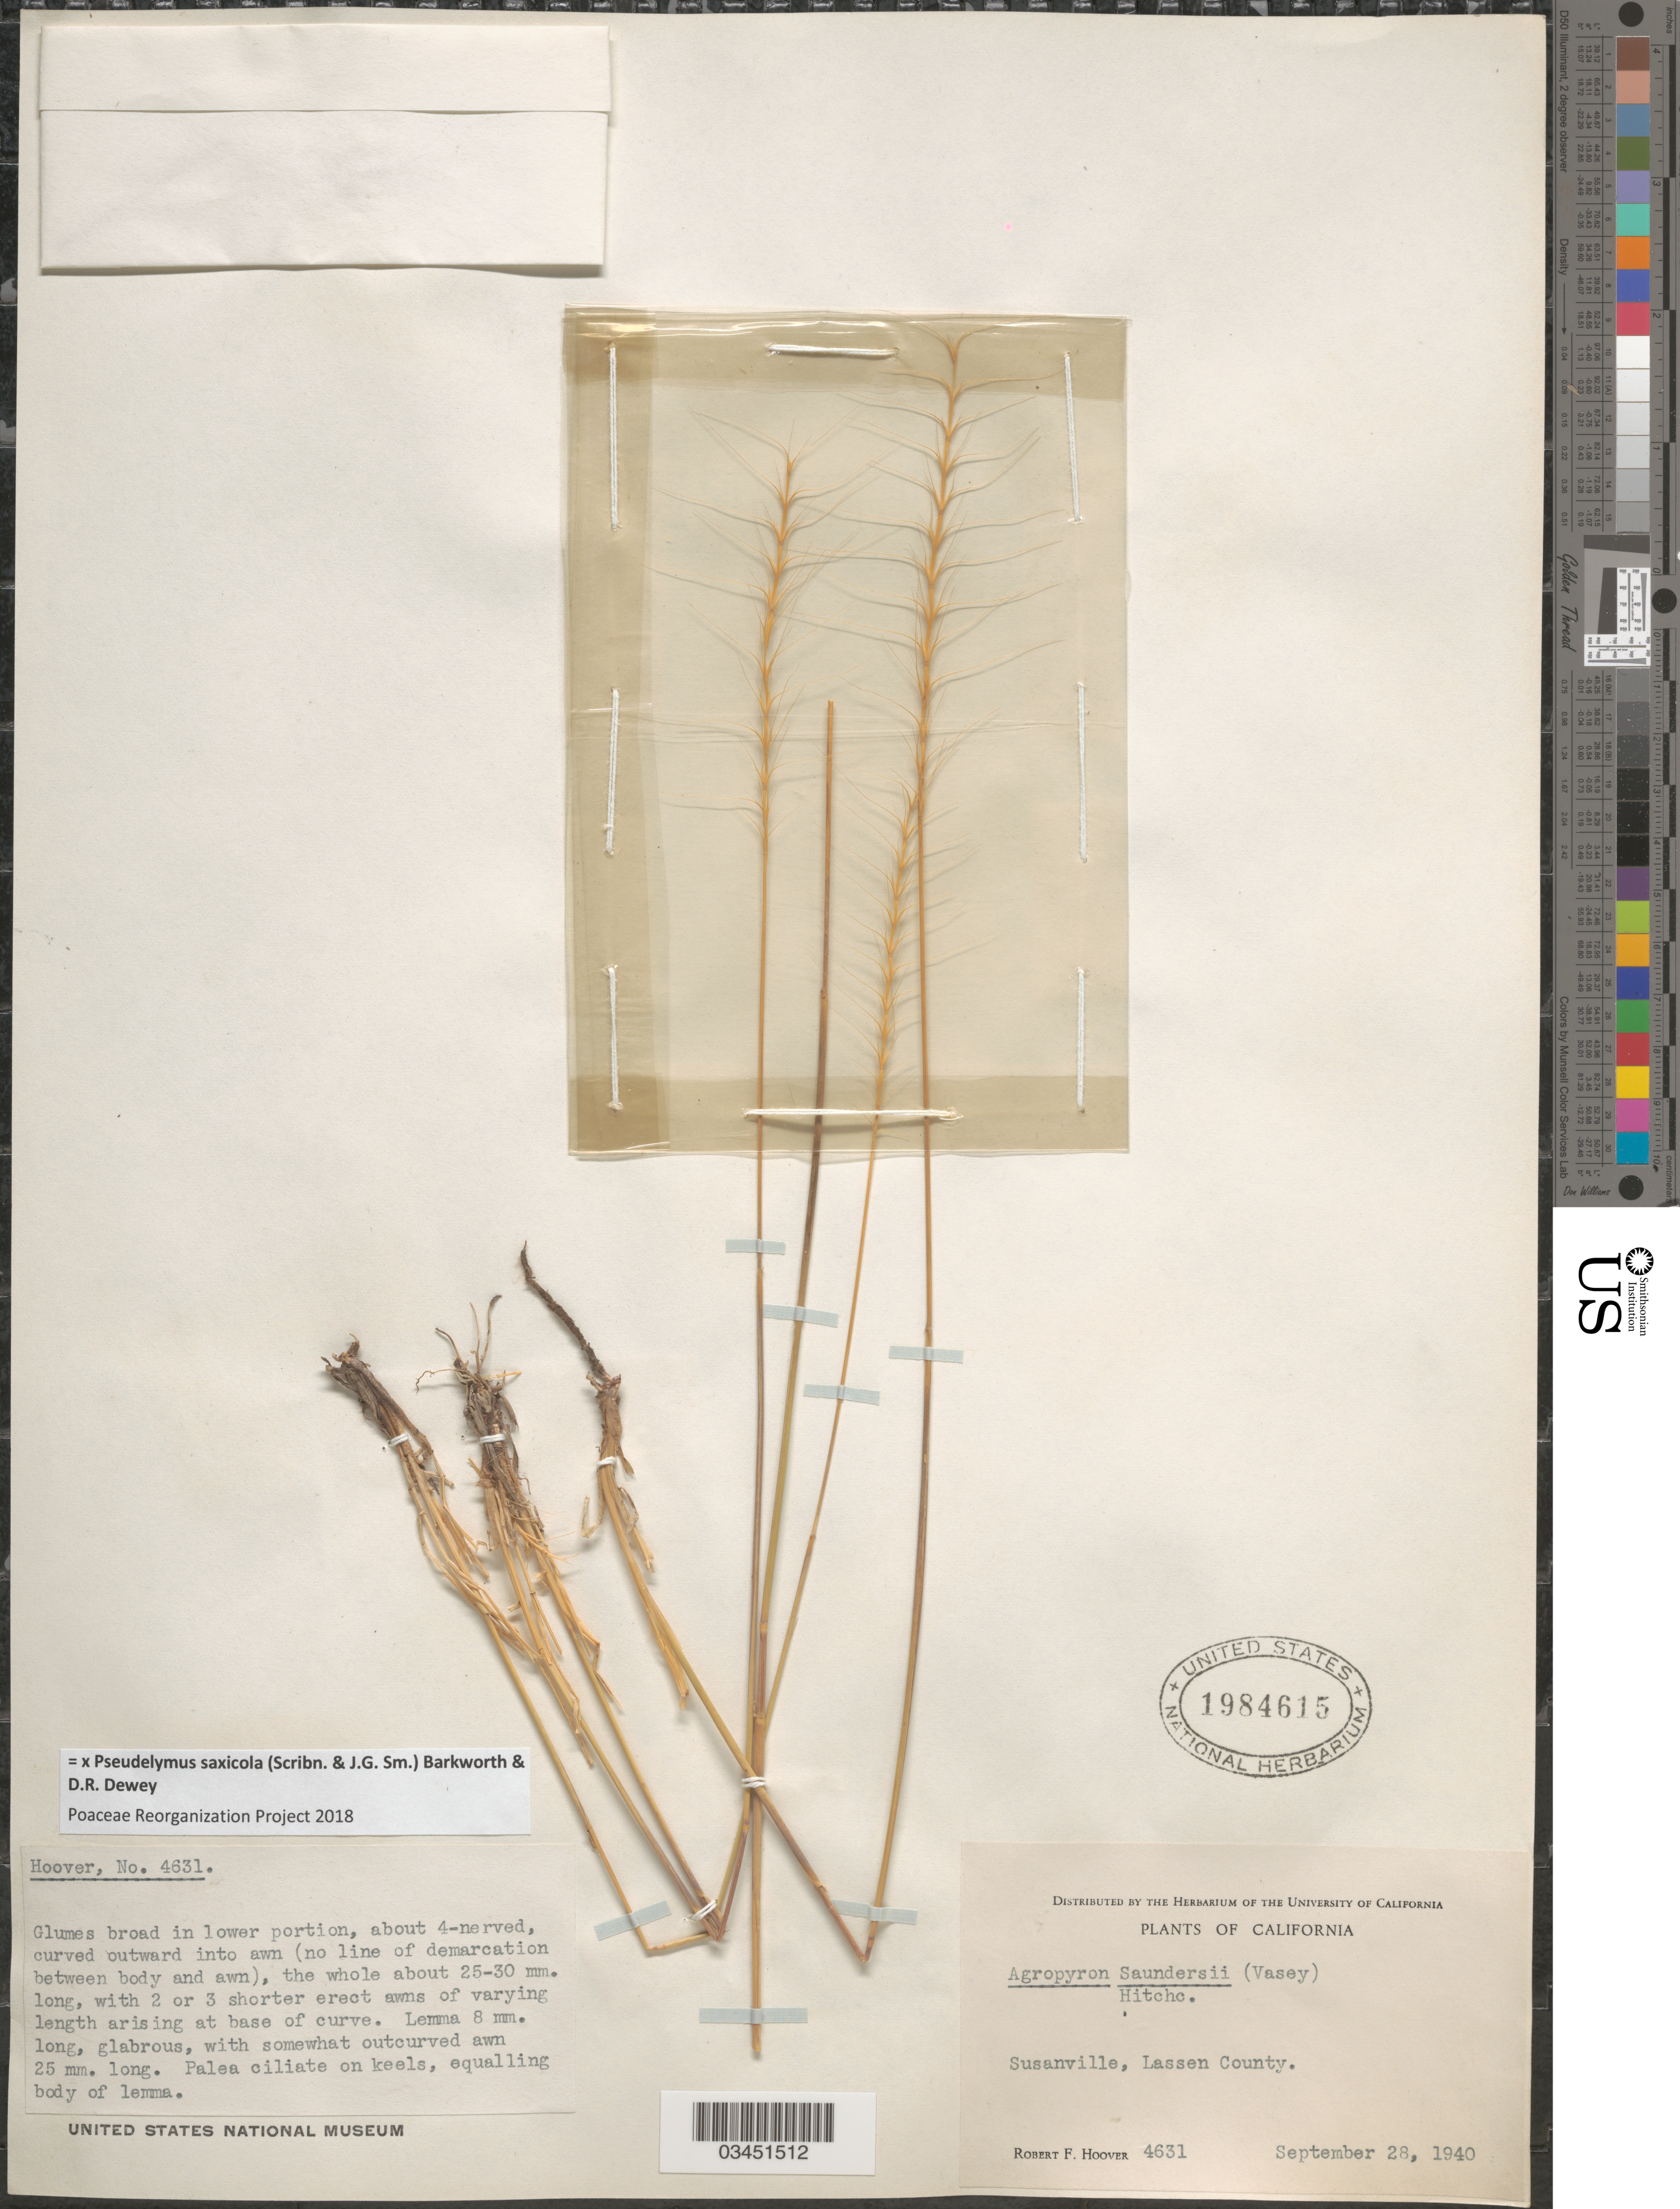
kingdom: Plantae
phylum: Tracheophyta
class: Liliopsida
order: Poales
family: Poaceae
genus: Pseudelymus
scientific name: x Pseudelymus saxicola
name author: (Scribn. & J.G. Sm.) Barkworth & Dewey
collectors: R. F. Hoover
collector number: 4631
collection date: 1940-09-28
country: United States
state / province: California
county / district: Lassen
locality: Susanville, Lassen County.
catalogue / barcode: US 1984615